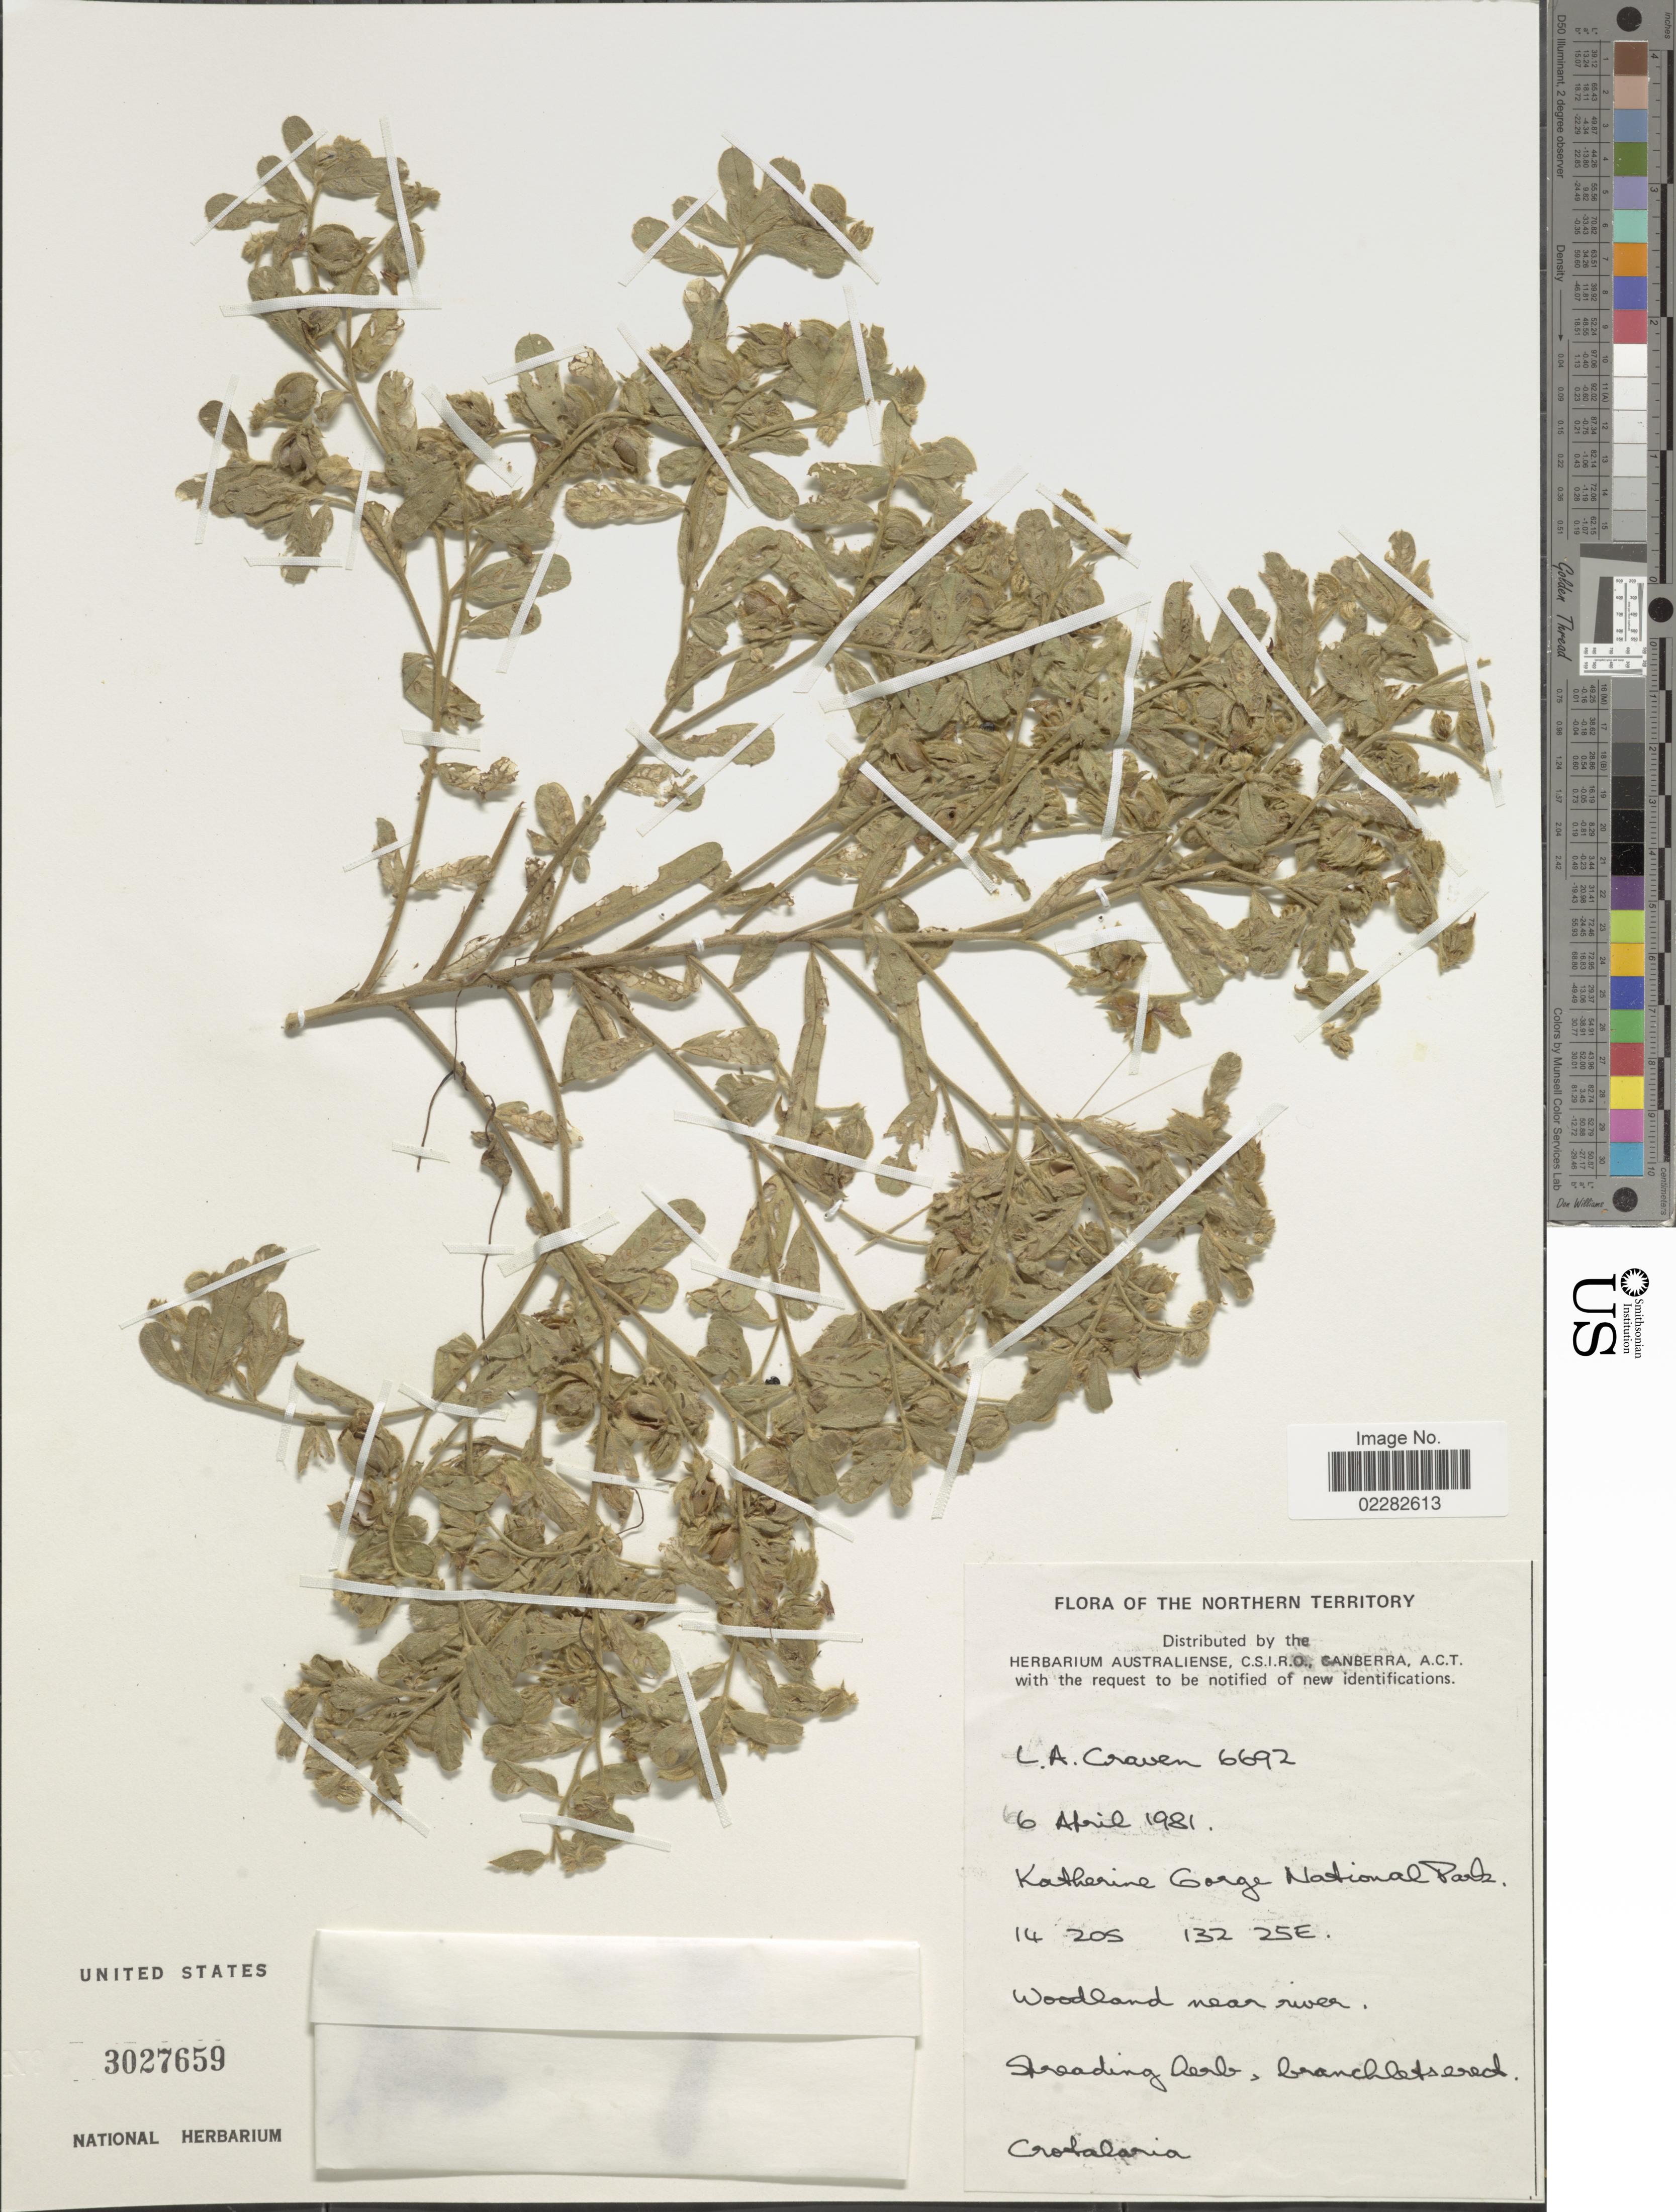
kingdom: Plantae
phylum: Tracheophyta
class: Magnoliopsida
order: Fabales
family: Fabaceae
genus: Crotalaria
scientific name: Crotalaria sp.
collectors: L. A. Craven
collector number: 6692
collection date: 1981-04-06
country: Australia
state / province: Northern Territory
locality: Katherine Gorge National Park, woodland near river.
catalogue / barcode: US 3027659